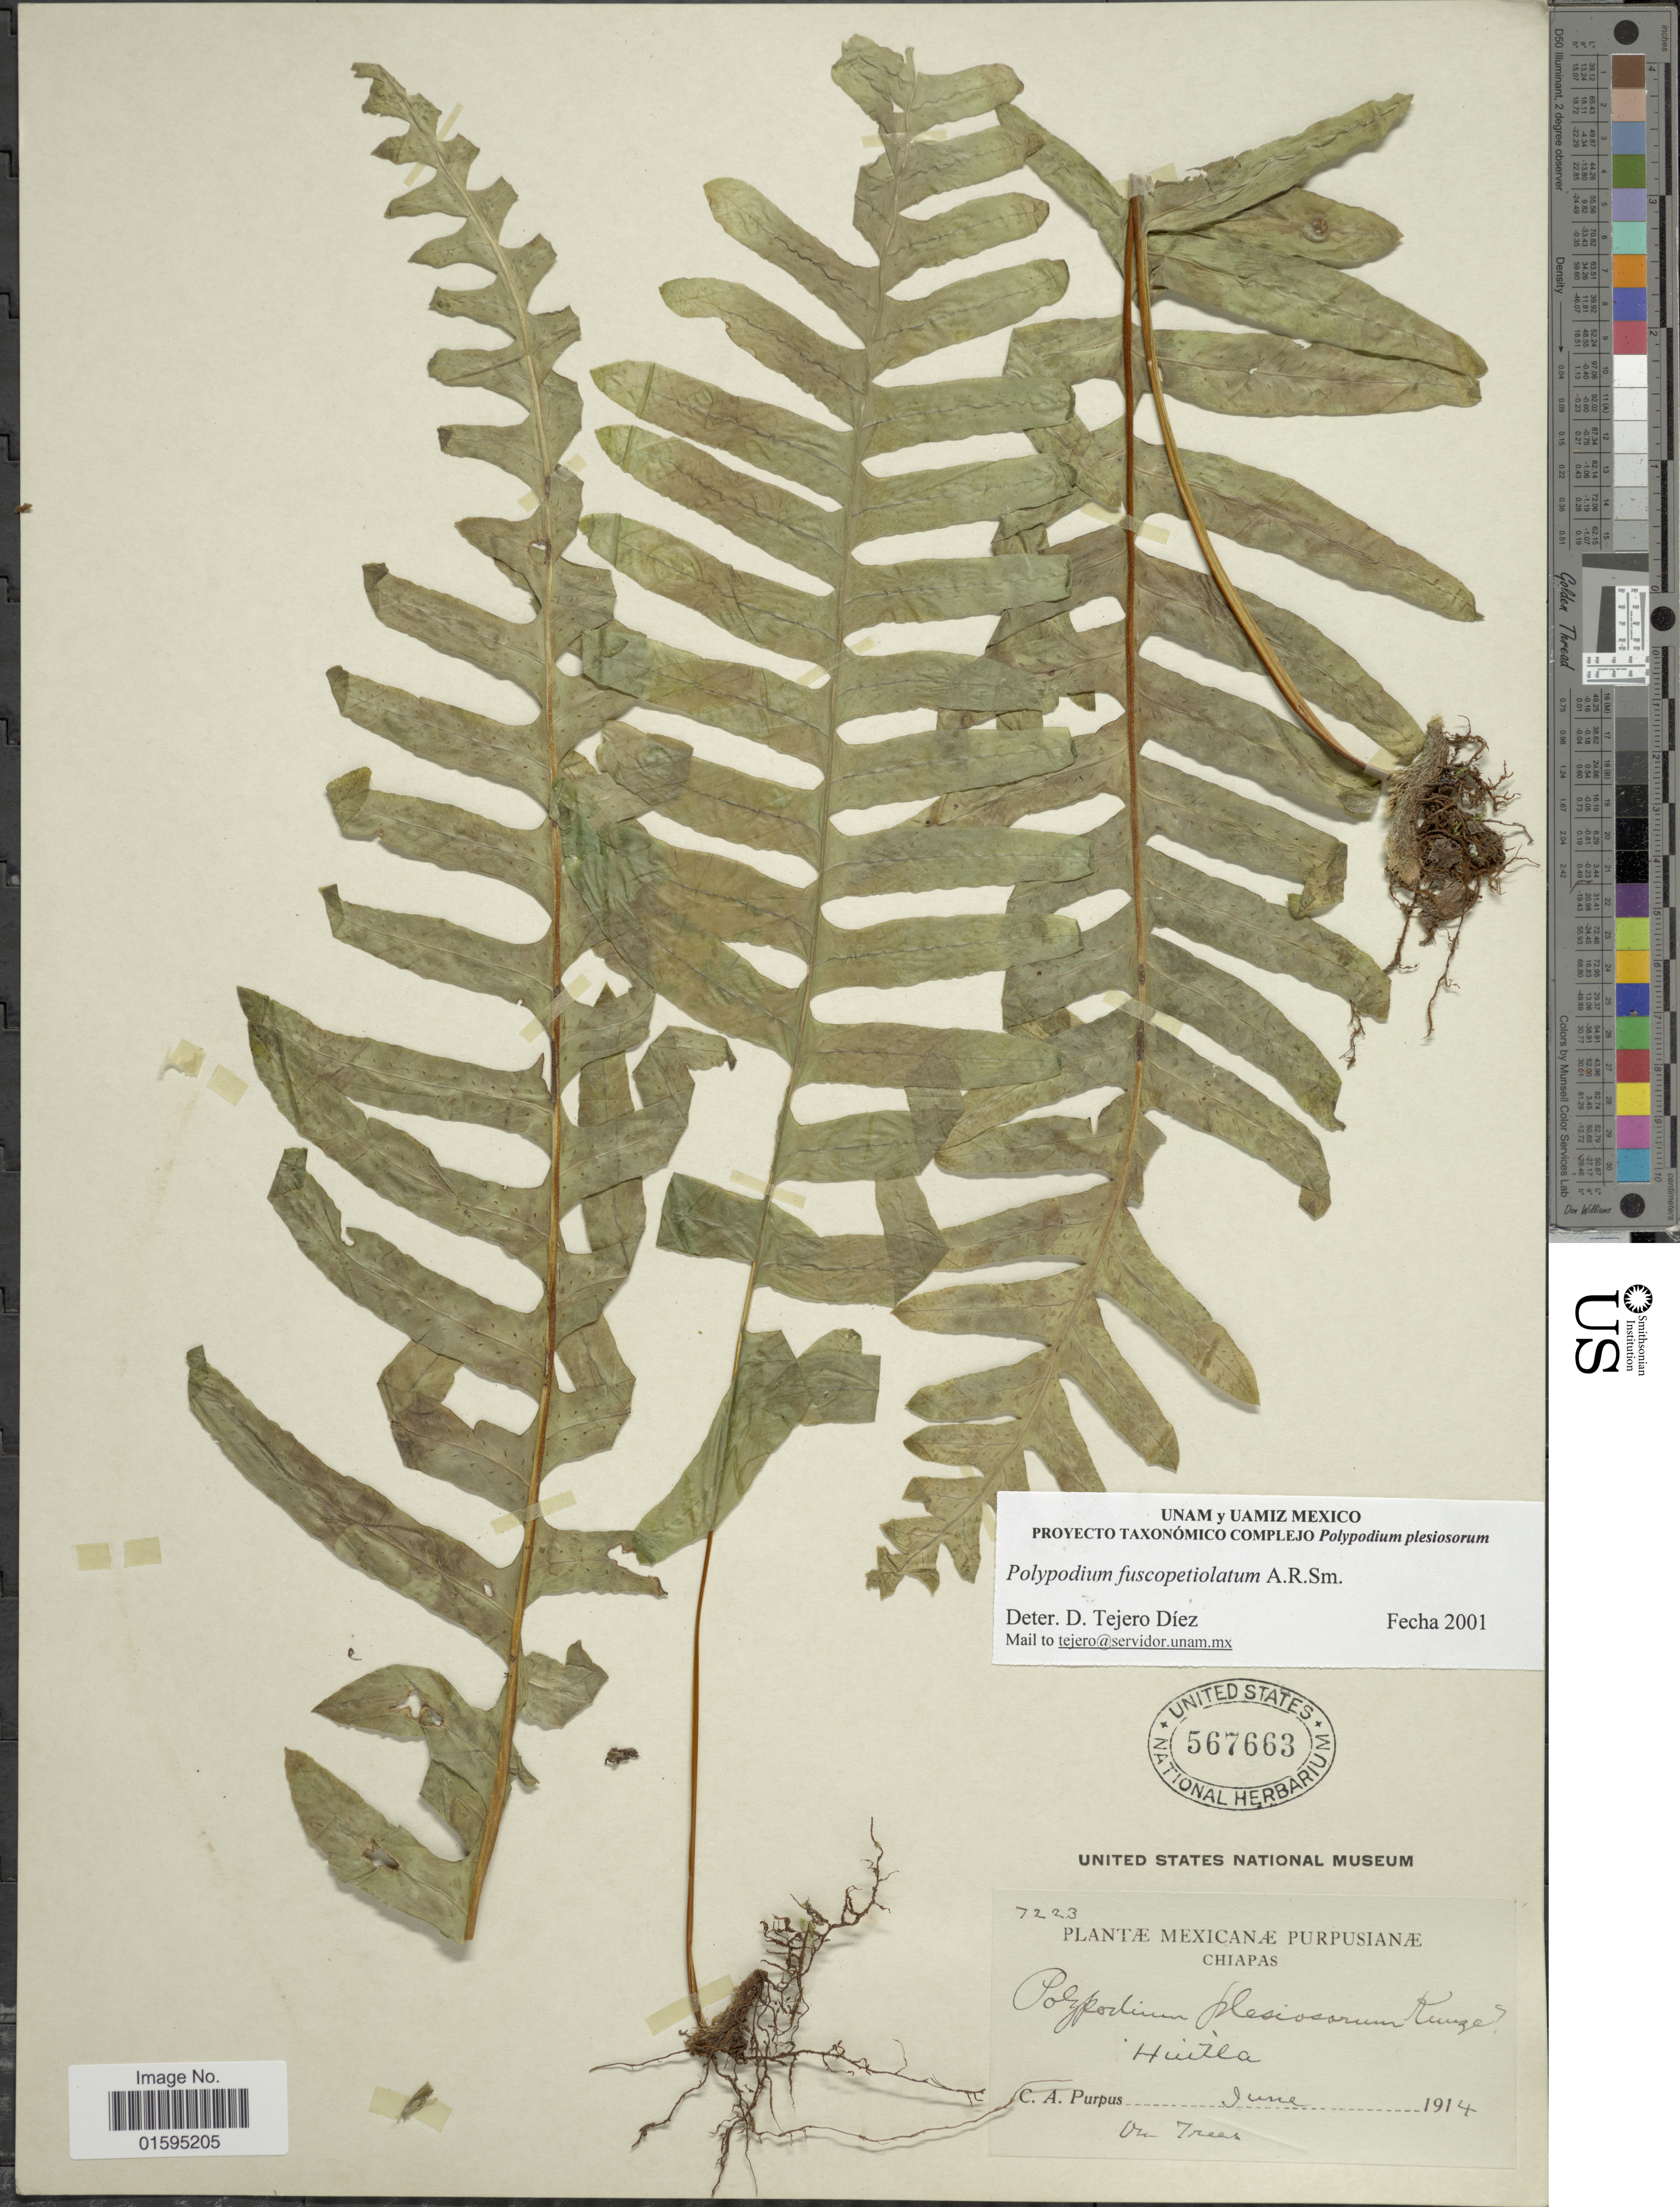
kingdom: Plantae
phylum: Tracheophyta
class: Polypodiopsida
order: Polypodiales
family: Polypodiaceae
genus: Polypodium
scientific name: Polypodium fuscopetiolatum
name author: A.R. Sm.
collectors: C. A. Purpus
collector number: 7223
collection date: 1914-06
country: Mexico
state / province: Chiapas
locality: Huitla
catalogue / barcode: US 567663